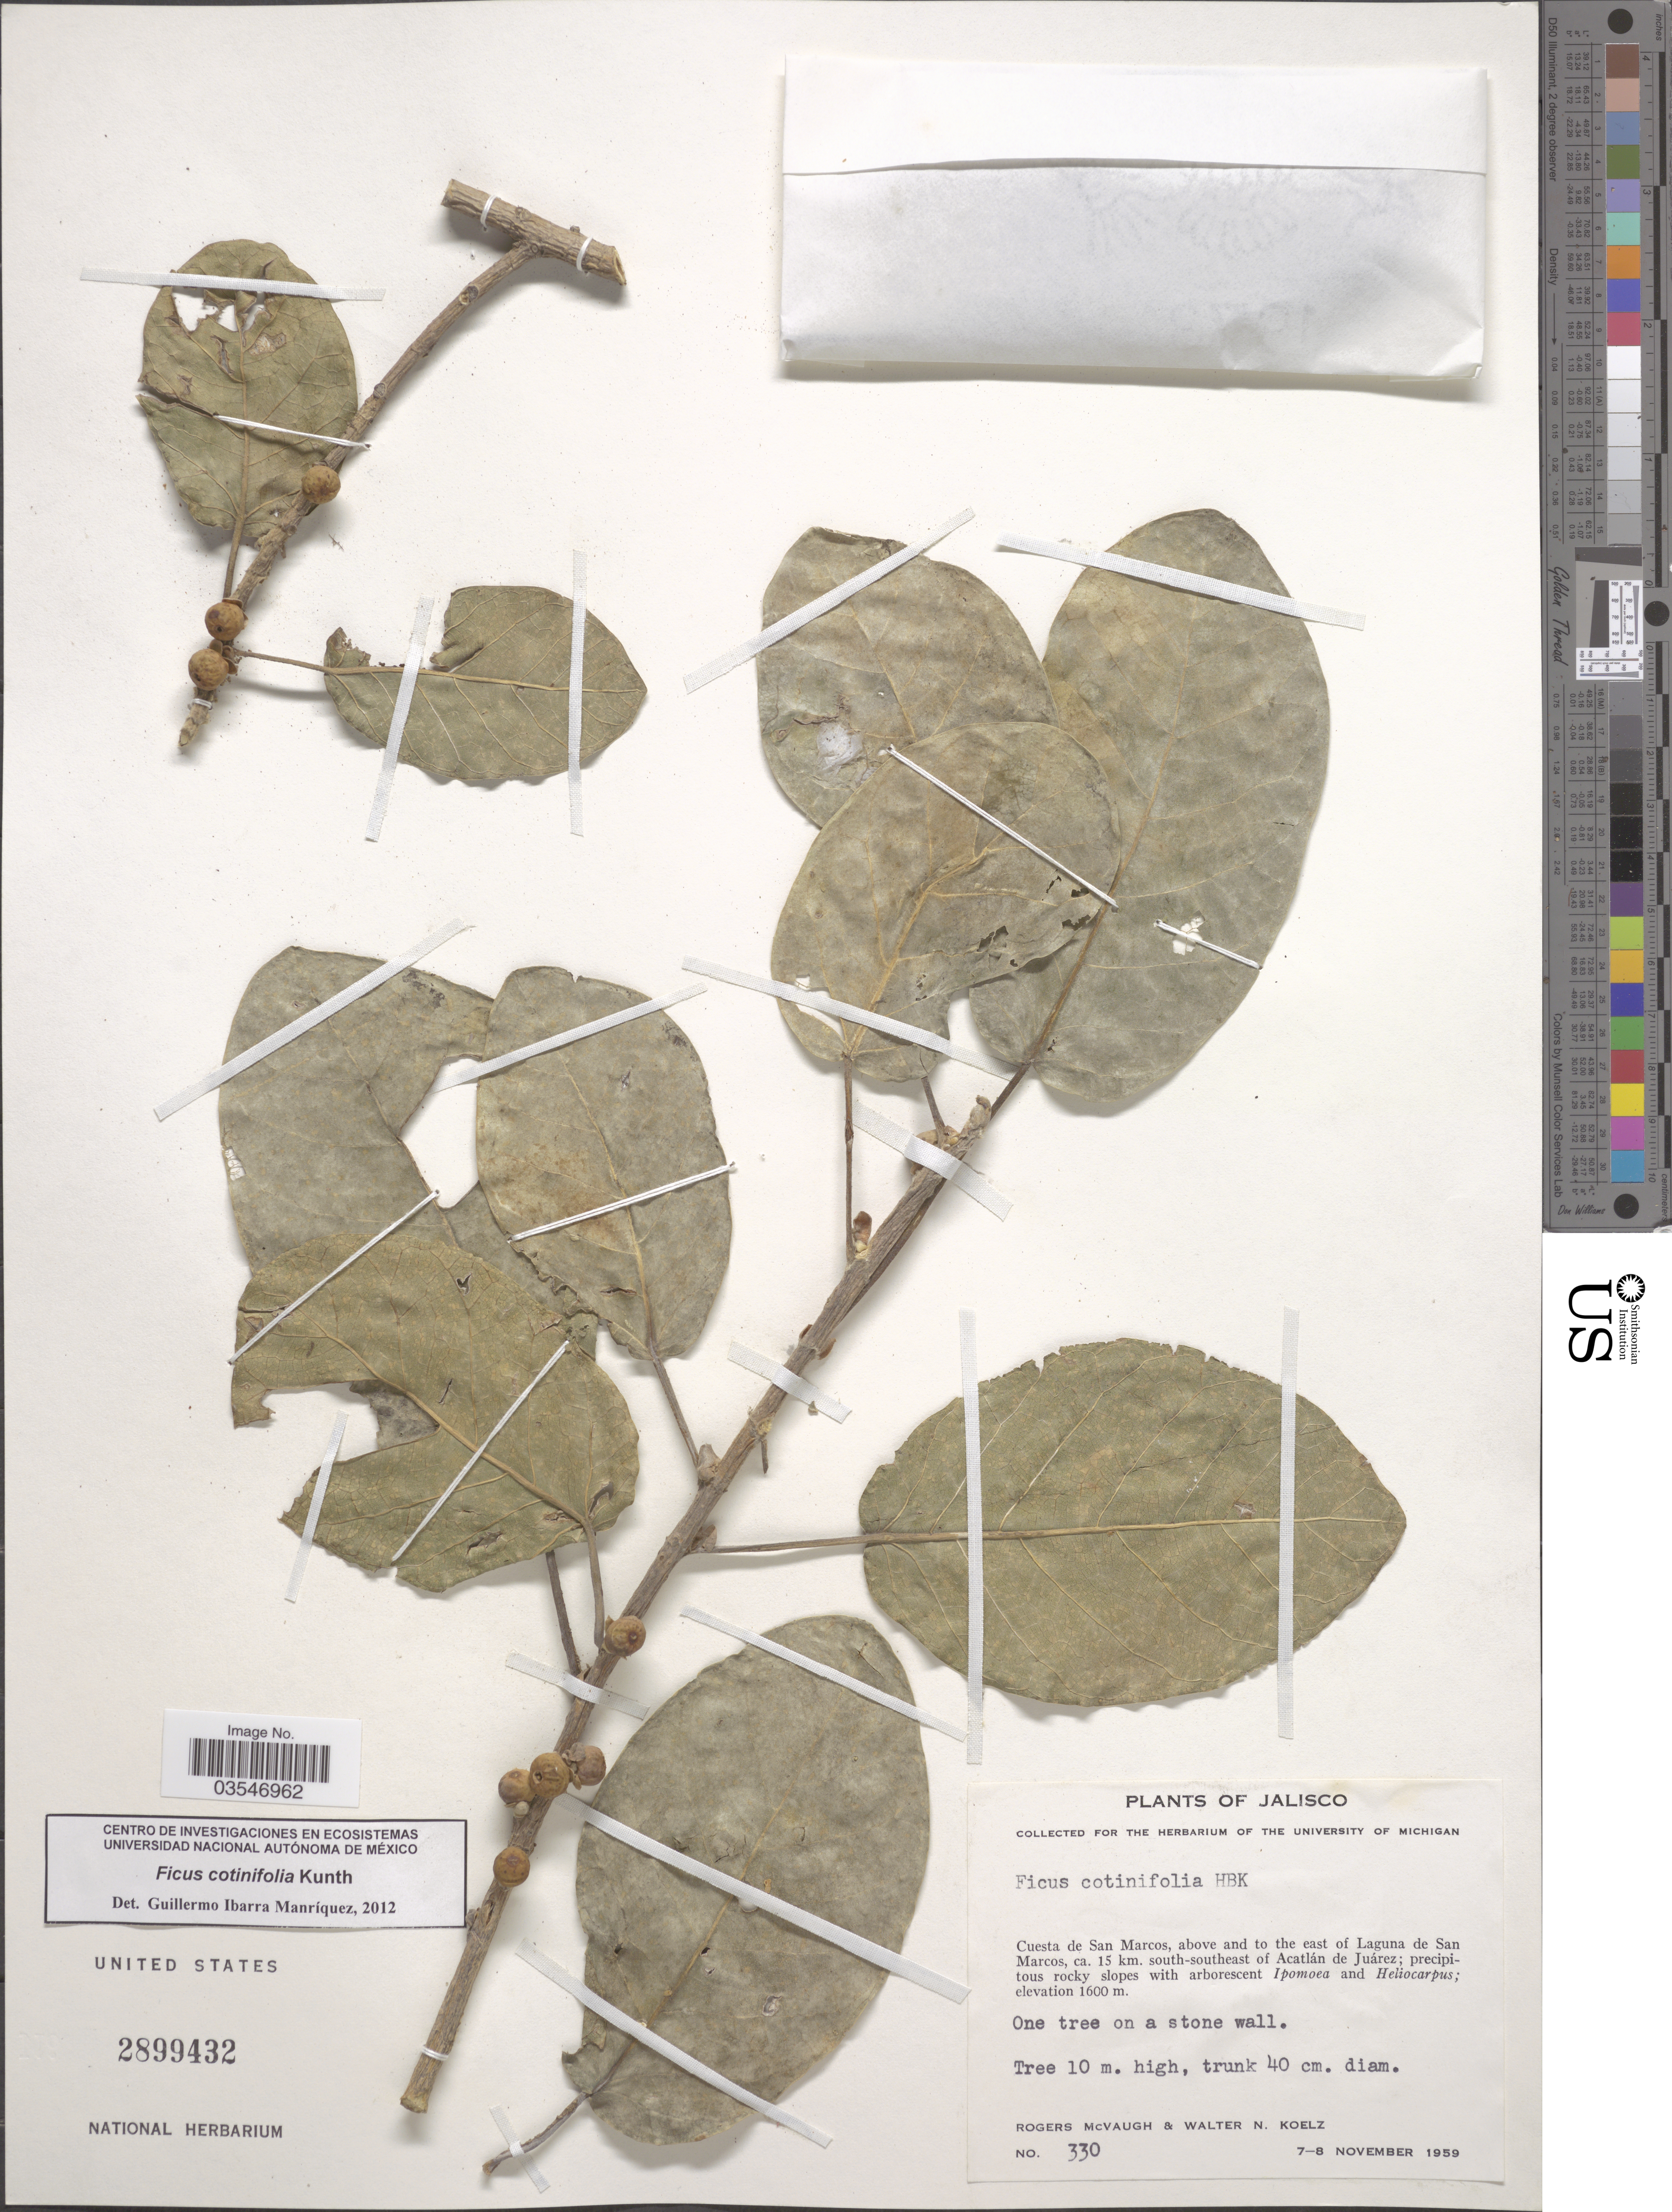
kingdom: Plantae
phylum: Tracheophyta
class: Magnoliopsida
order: Rosales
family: Moraceae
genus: Ficus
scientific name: Ficus cotinifolia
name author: Kunth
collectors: R. McVaugh & W. N. Koelz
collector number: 330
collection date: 1959-11-07/1959-11-08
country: Mexico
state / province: Jalisco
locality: Cuesta de San Marcos, above and to the east of Laguna de San Marcos, ca. 15 km. south-southeast of Acatlán de Juárez.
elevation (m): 1600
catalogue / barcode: US 2899432